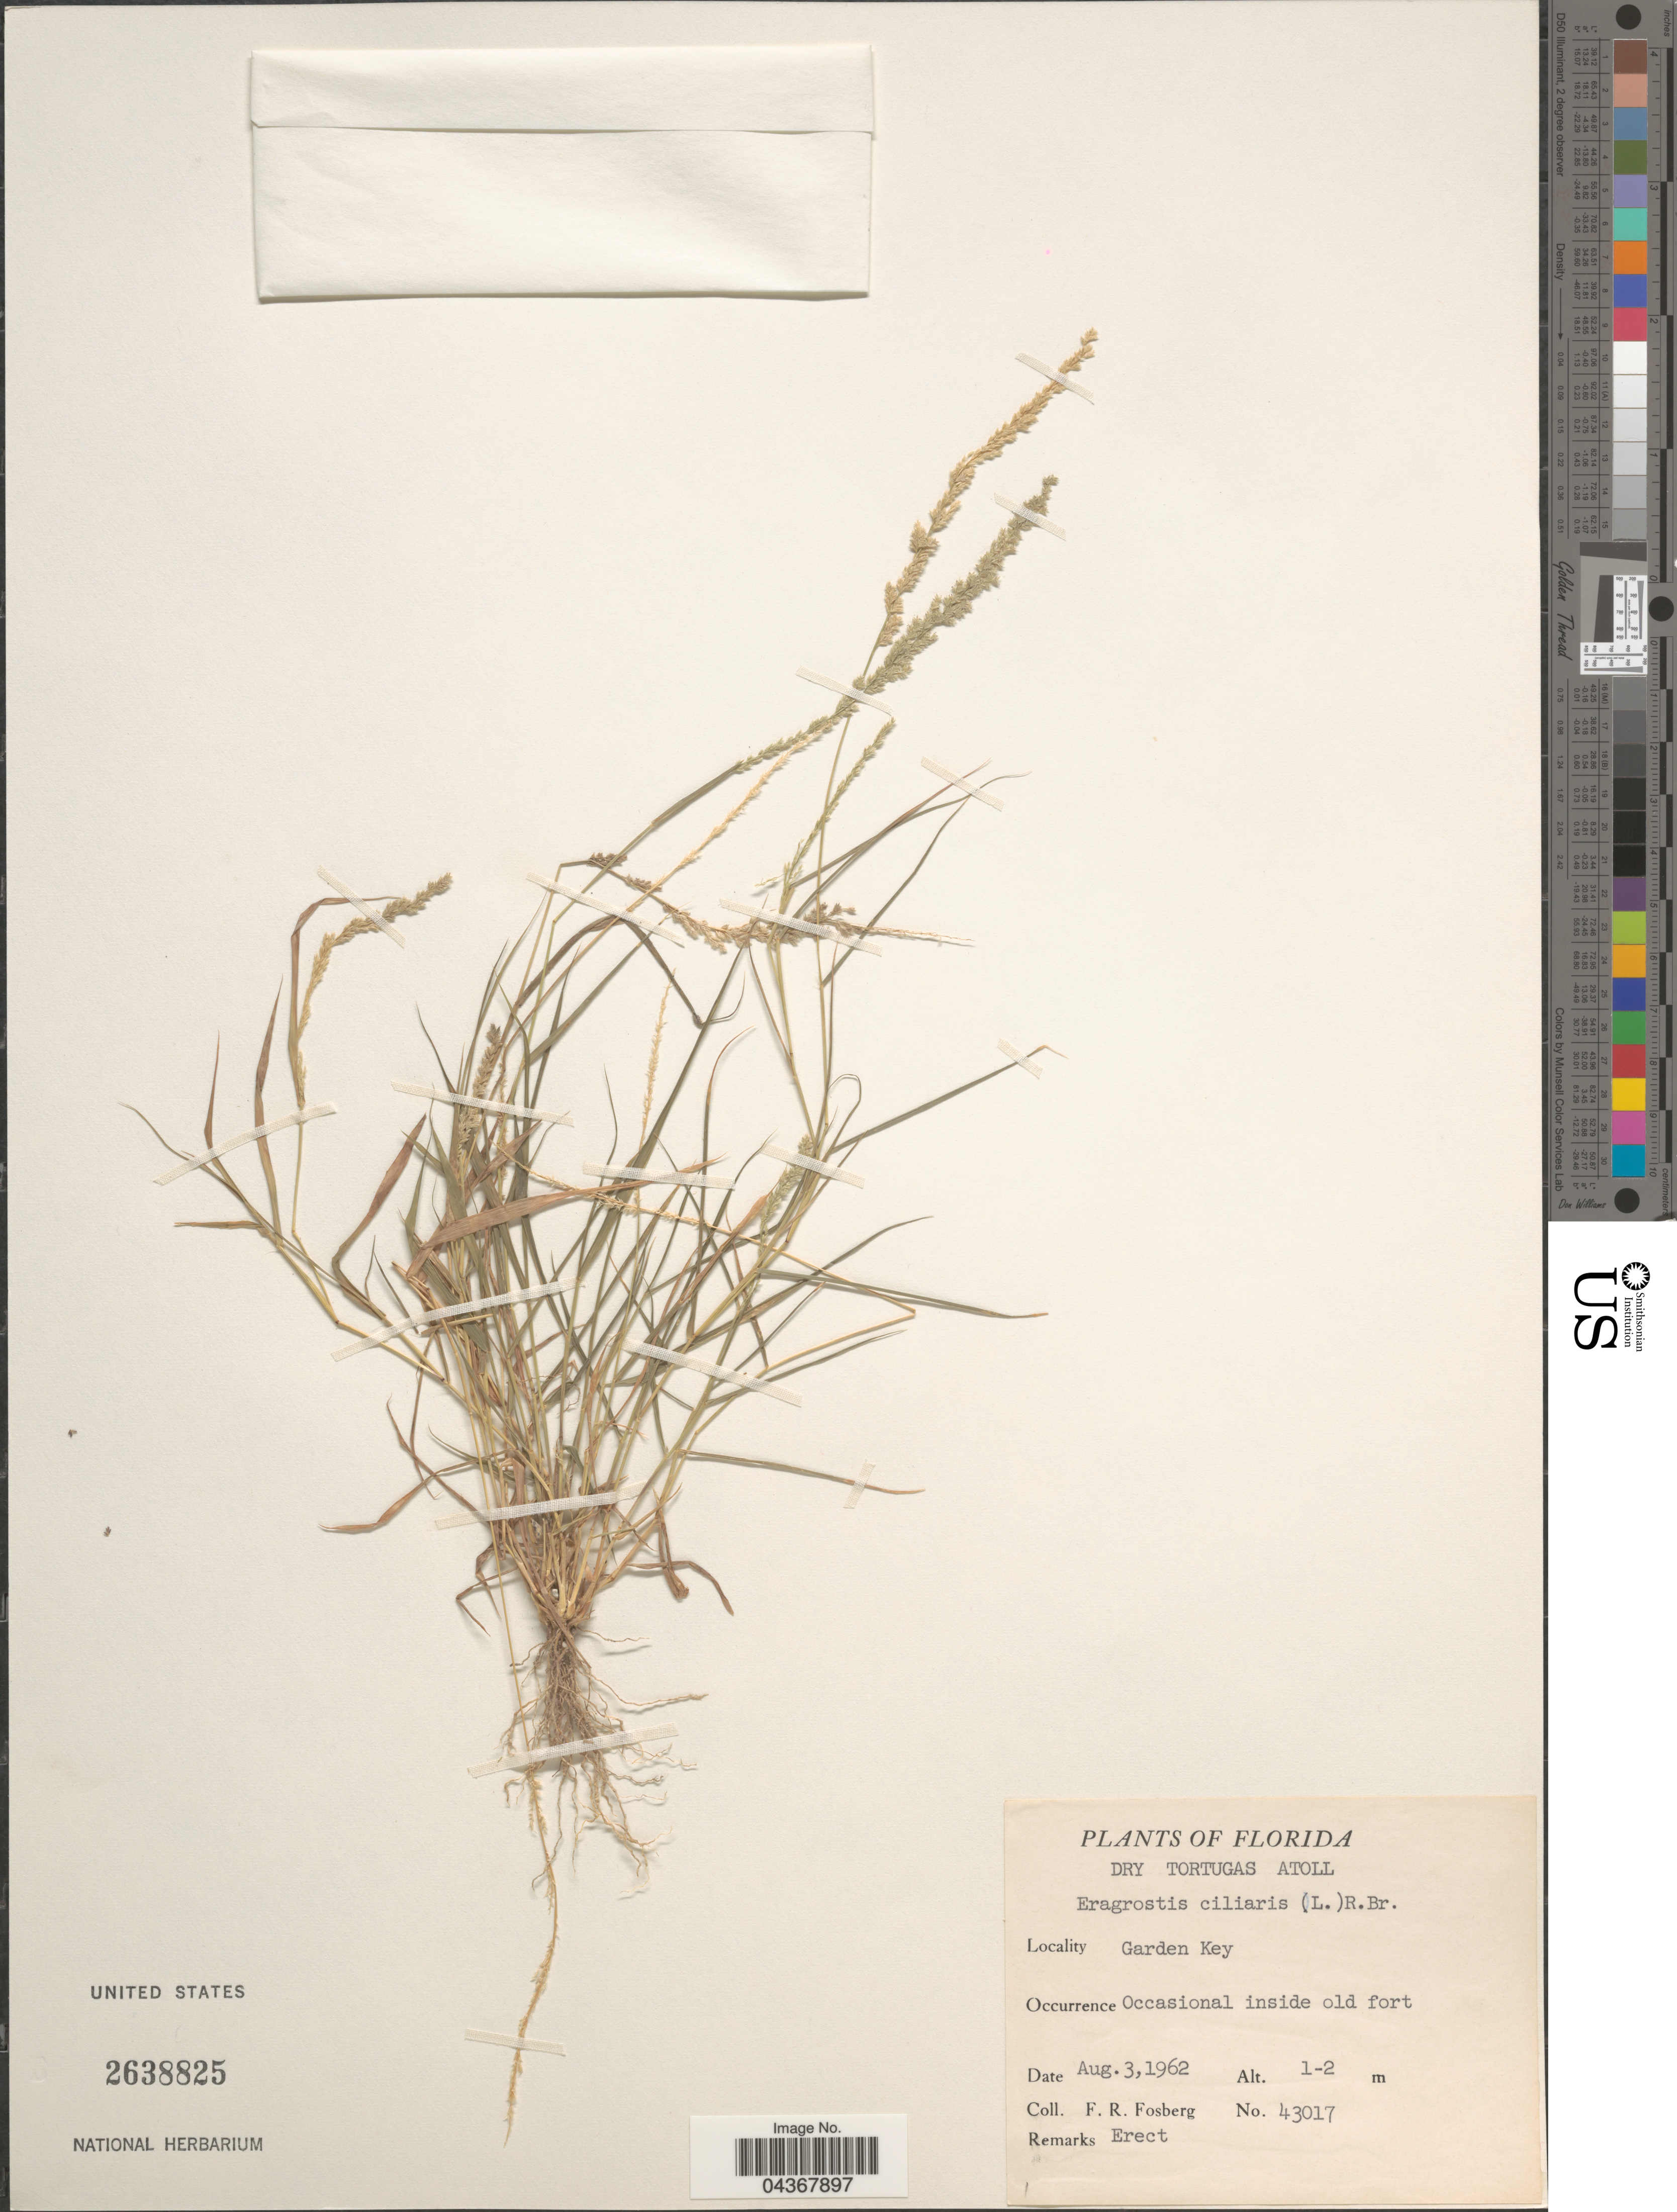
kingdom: Plantae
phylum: Tracheophyta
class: Liliopsida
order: Poales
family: Poaceae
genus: Eragrostis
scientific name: Eragrostis ciliaris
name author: (L.) R. Br.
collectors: F. R. Fosberg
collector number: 43017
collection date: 1962-08-03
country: United States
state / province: Florida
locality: Dry Tortugas Atoll. Garden Key.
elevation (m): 1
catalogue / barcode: US 2638825